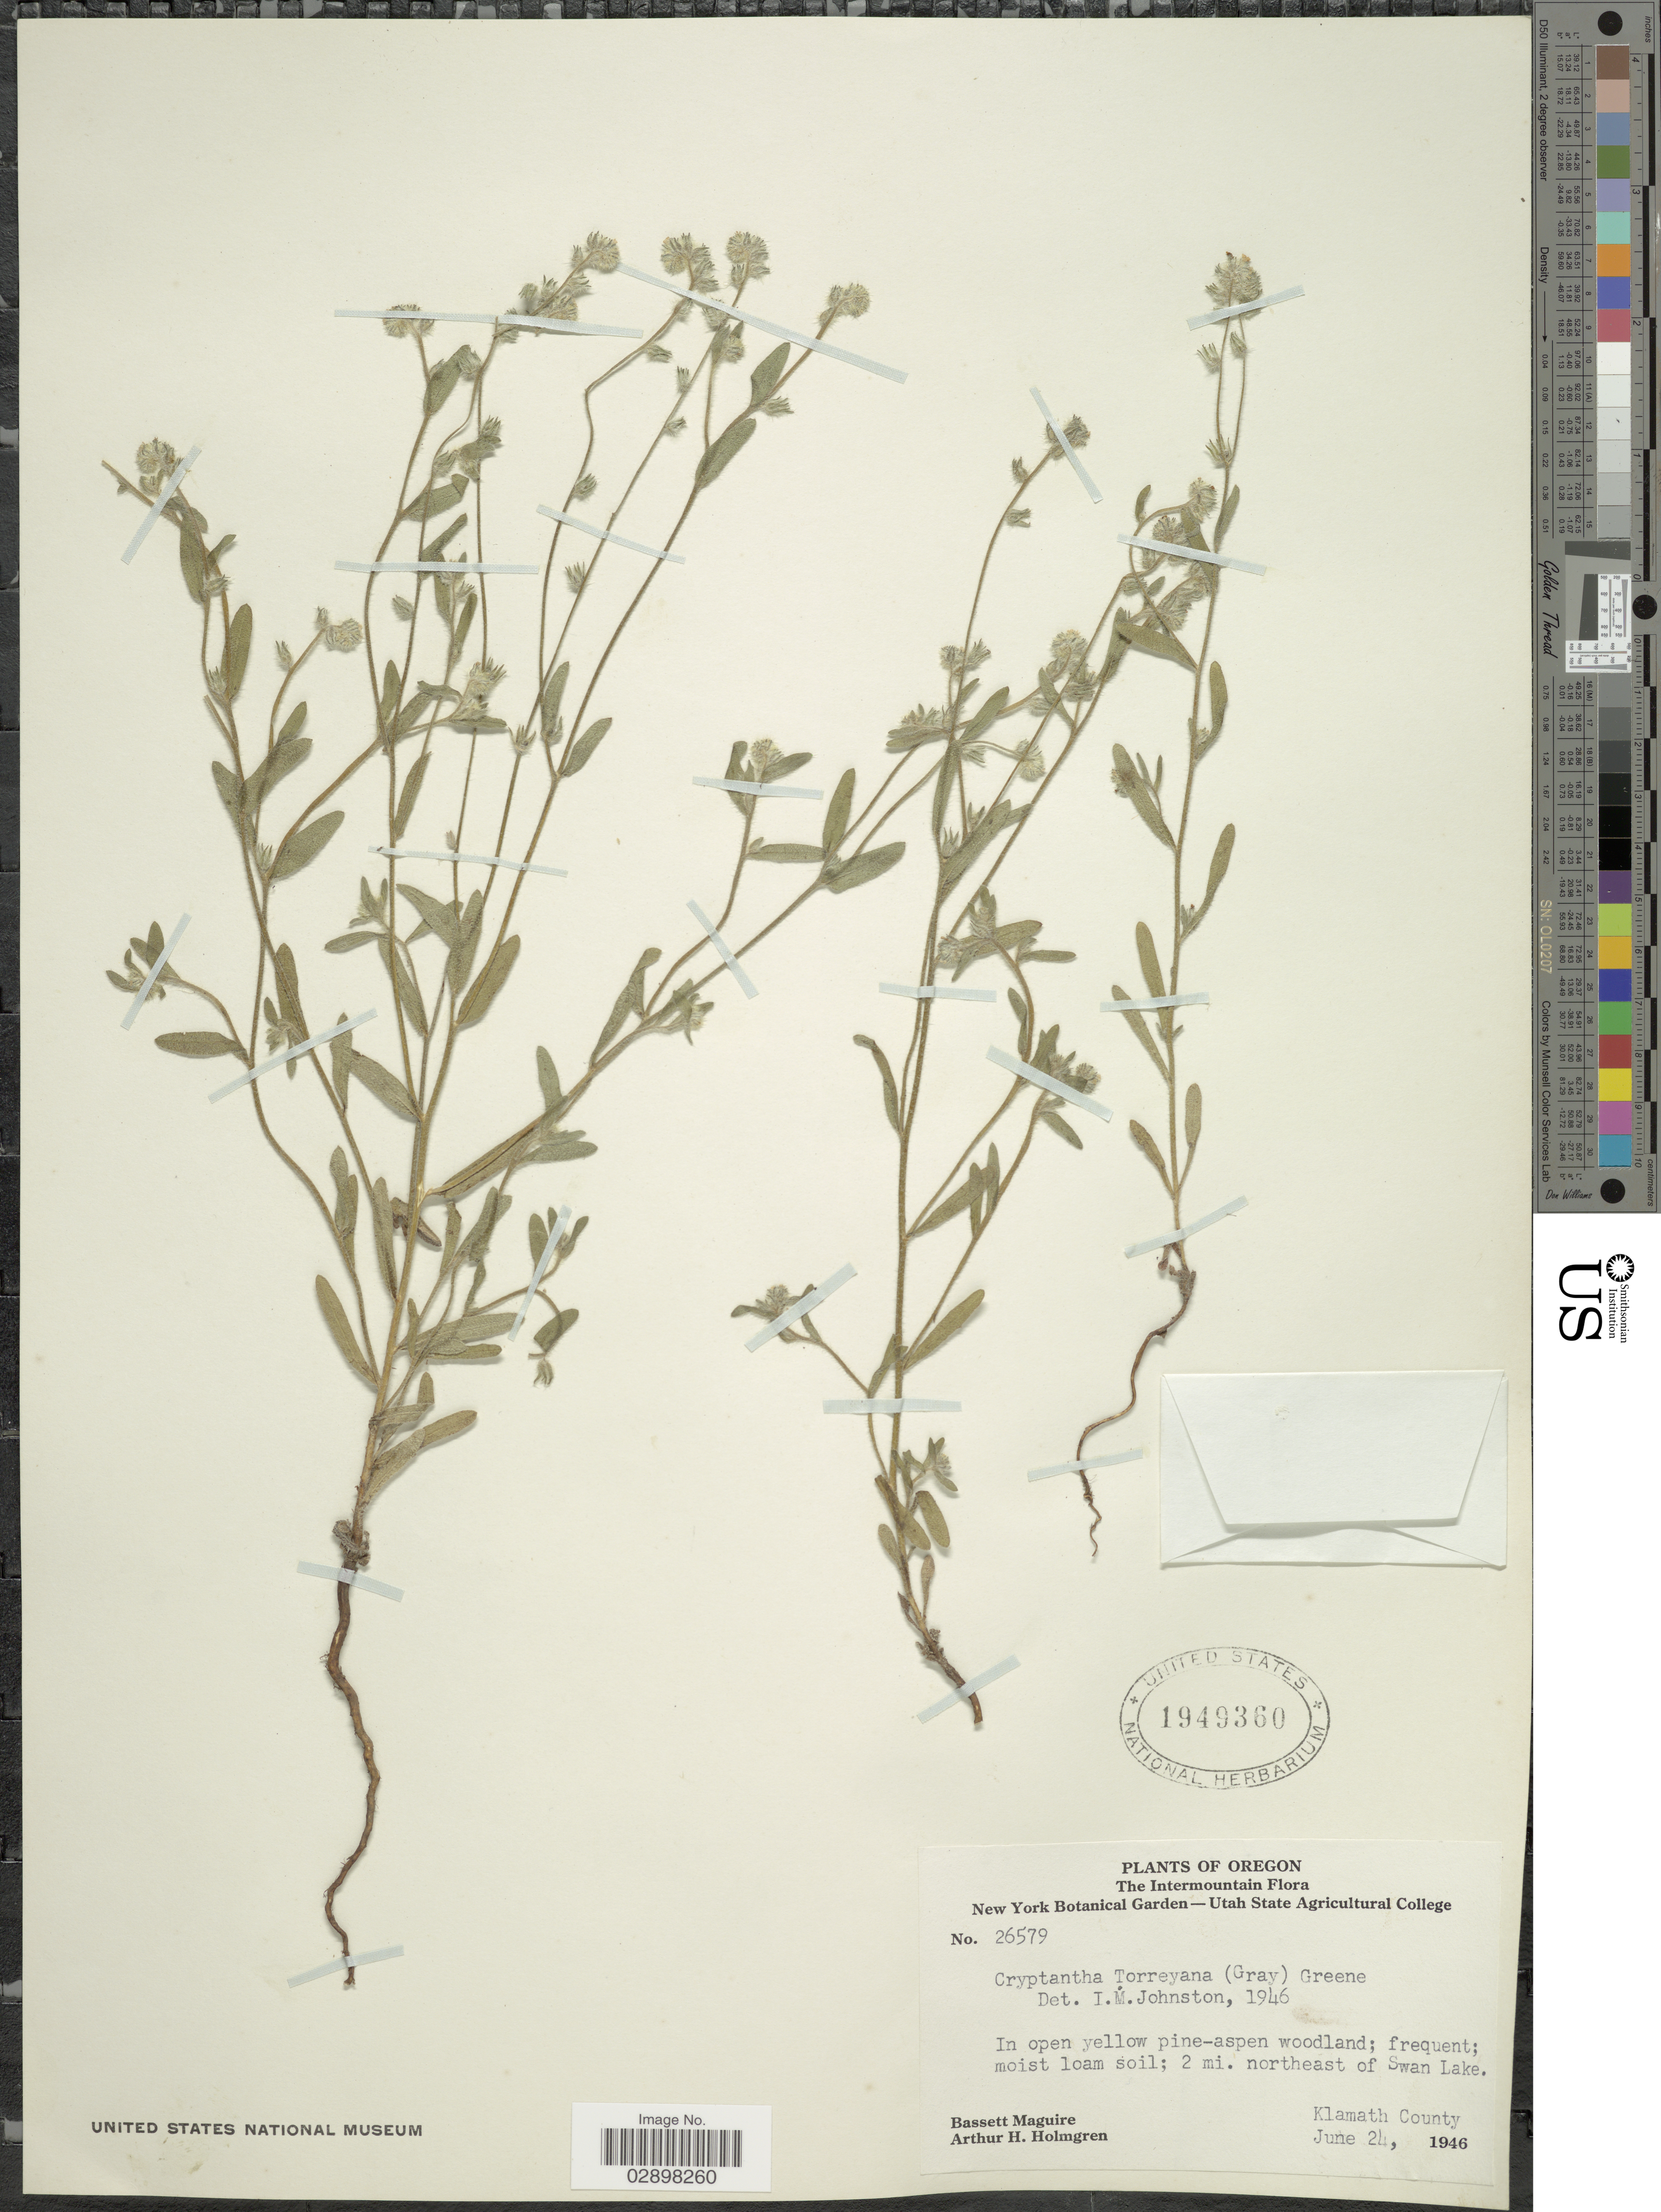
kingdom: Plantae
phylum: Tracheophyta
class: Magnoliopsida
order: Boraginales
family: Boraginaceae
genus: Cryptantha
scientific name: Cryptantha torreyana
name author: (A. Gray) S.W. Greene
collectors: B. Maguire & A. H. Holmgren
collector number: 26579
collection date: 1946-06-24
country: United States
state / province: Oregon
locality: The Intermountain, 2 mi. northeast of Swan Lake, Klamath County.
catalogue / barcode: US 1949360